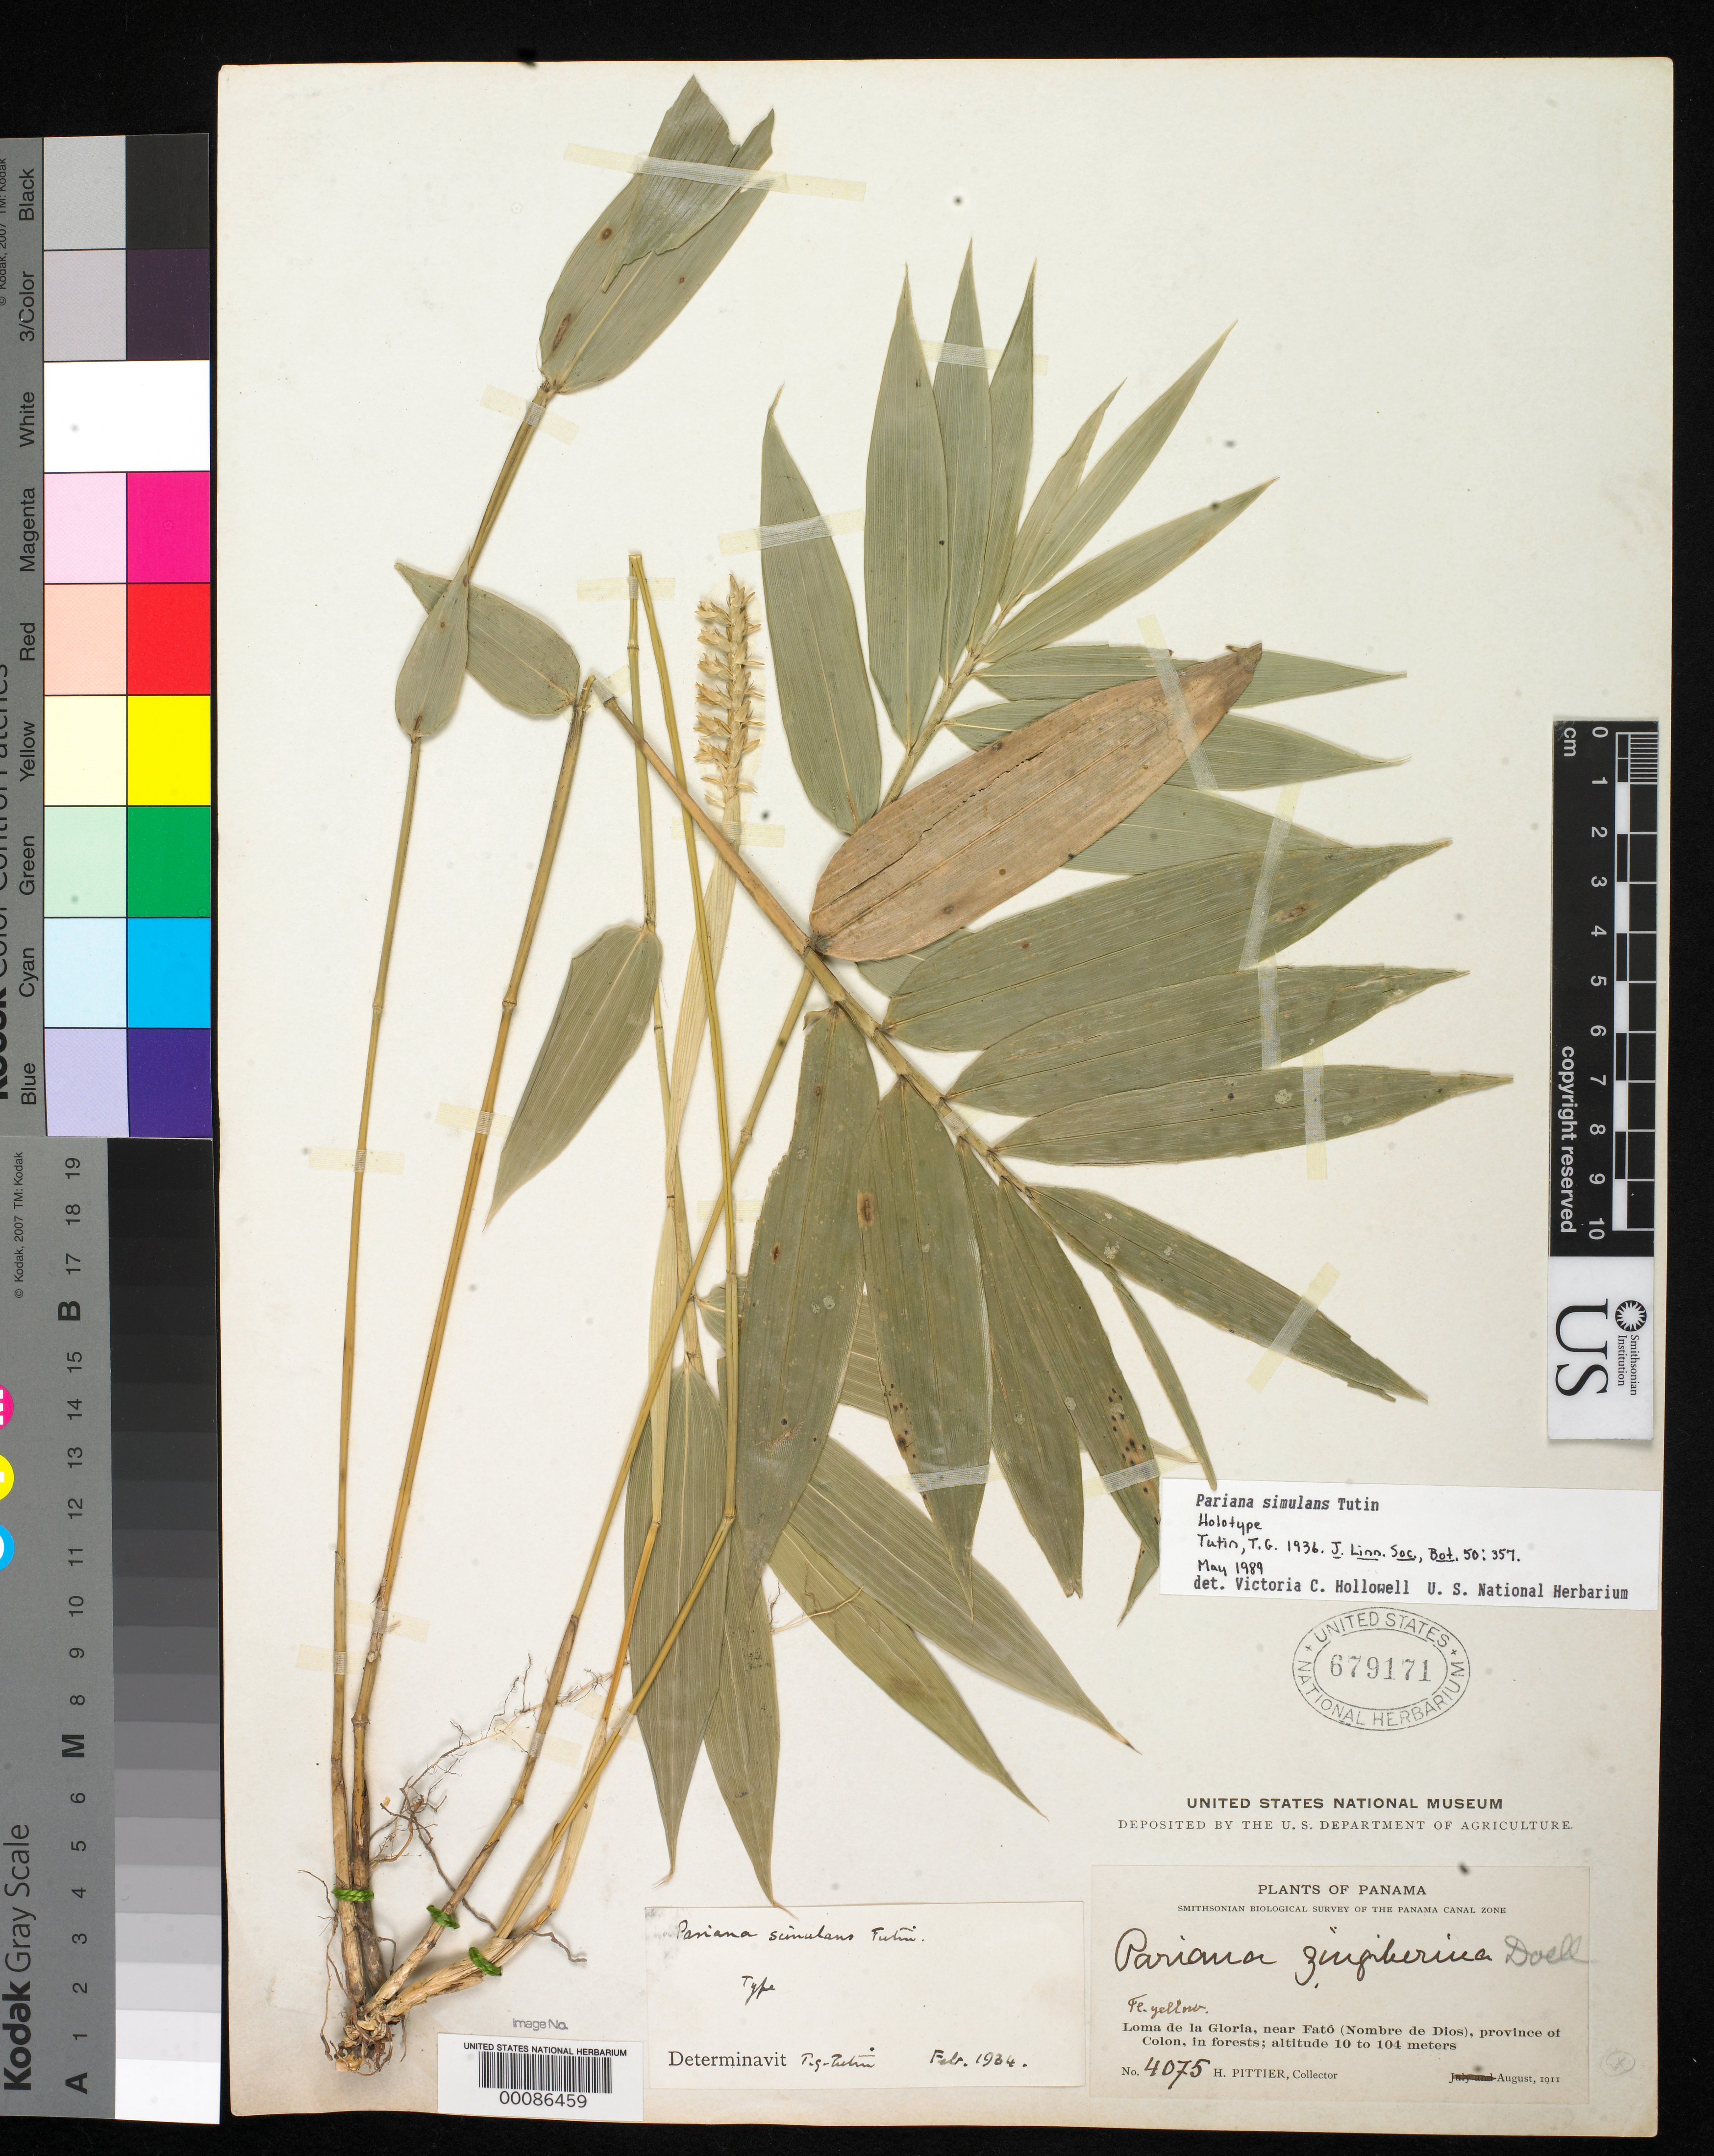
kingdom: Plantae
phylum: Tracheophyta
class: Liliopsida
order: Poales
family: Poaceae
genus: Pariana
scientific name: Pariana simulans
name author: Tutin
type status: Holotype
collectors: H. F. Pittier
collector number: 4075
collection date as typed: Aug 1911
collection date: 1911-08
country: Panama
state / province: Colón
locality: Loma de La Gloria.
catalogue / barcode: US 679171